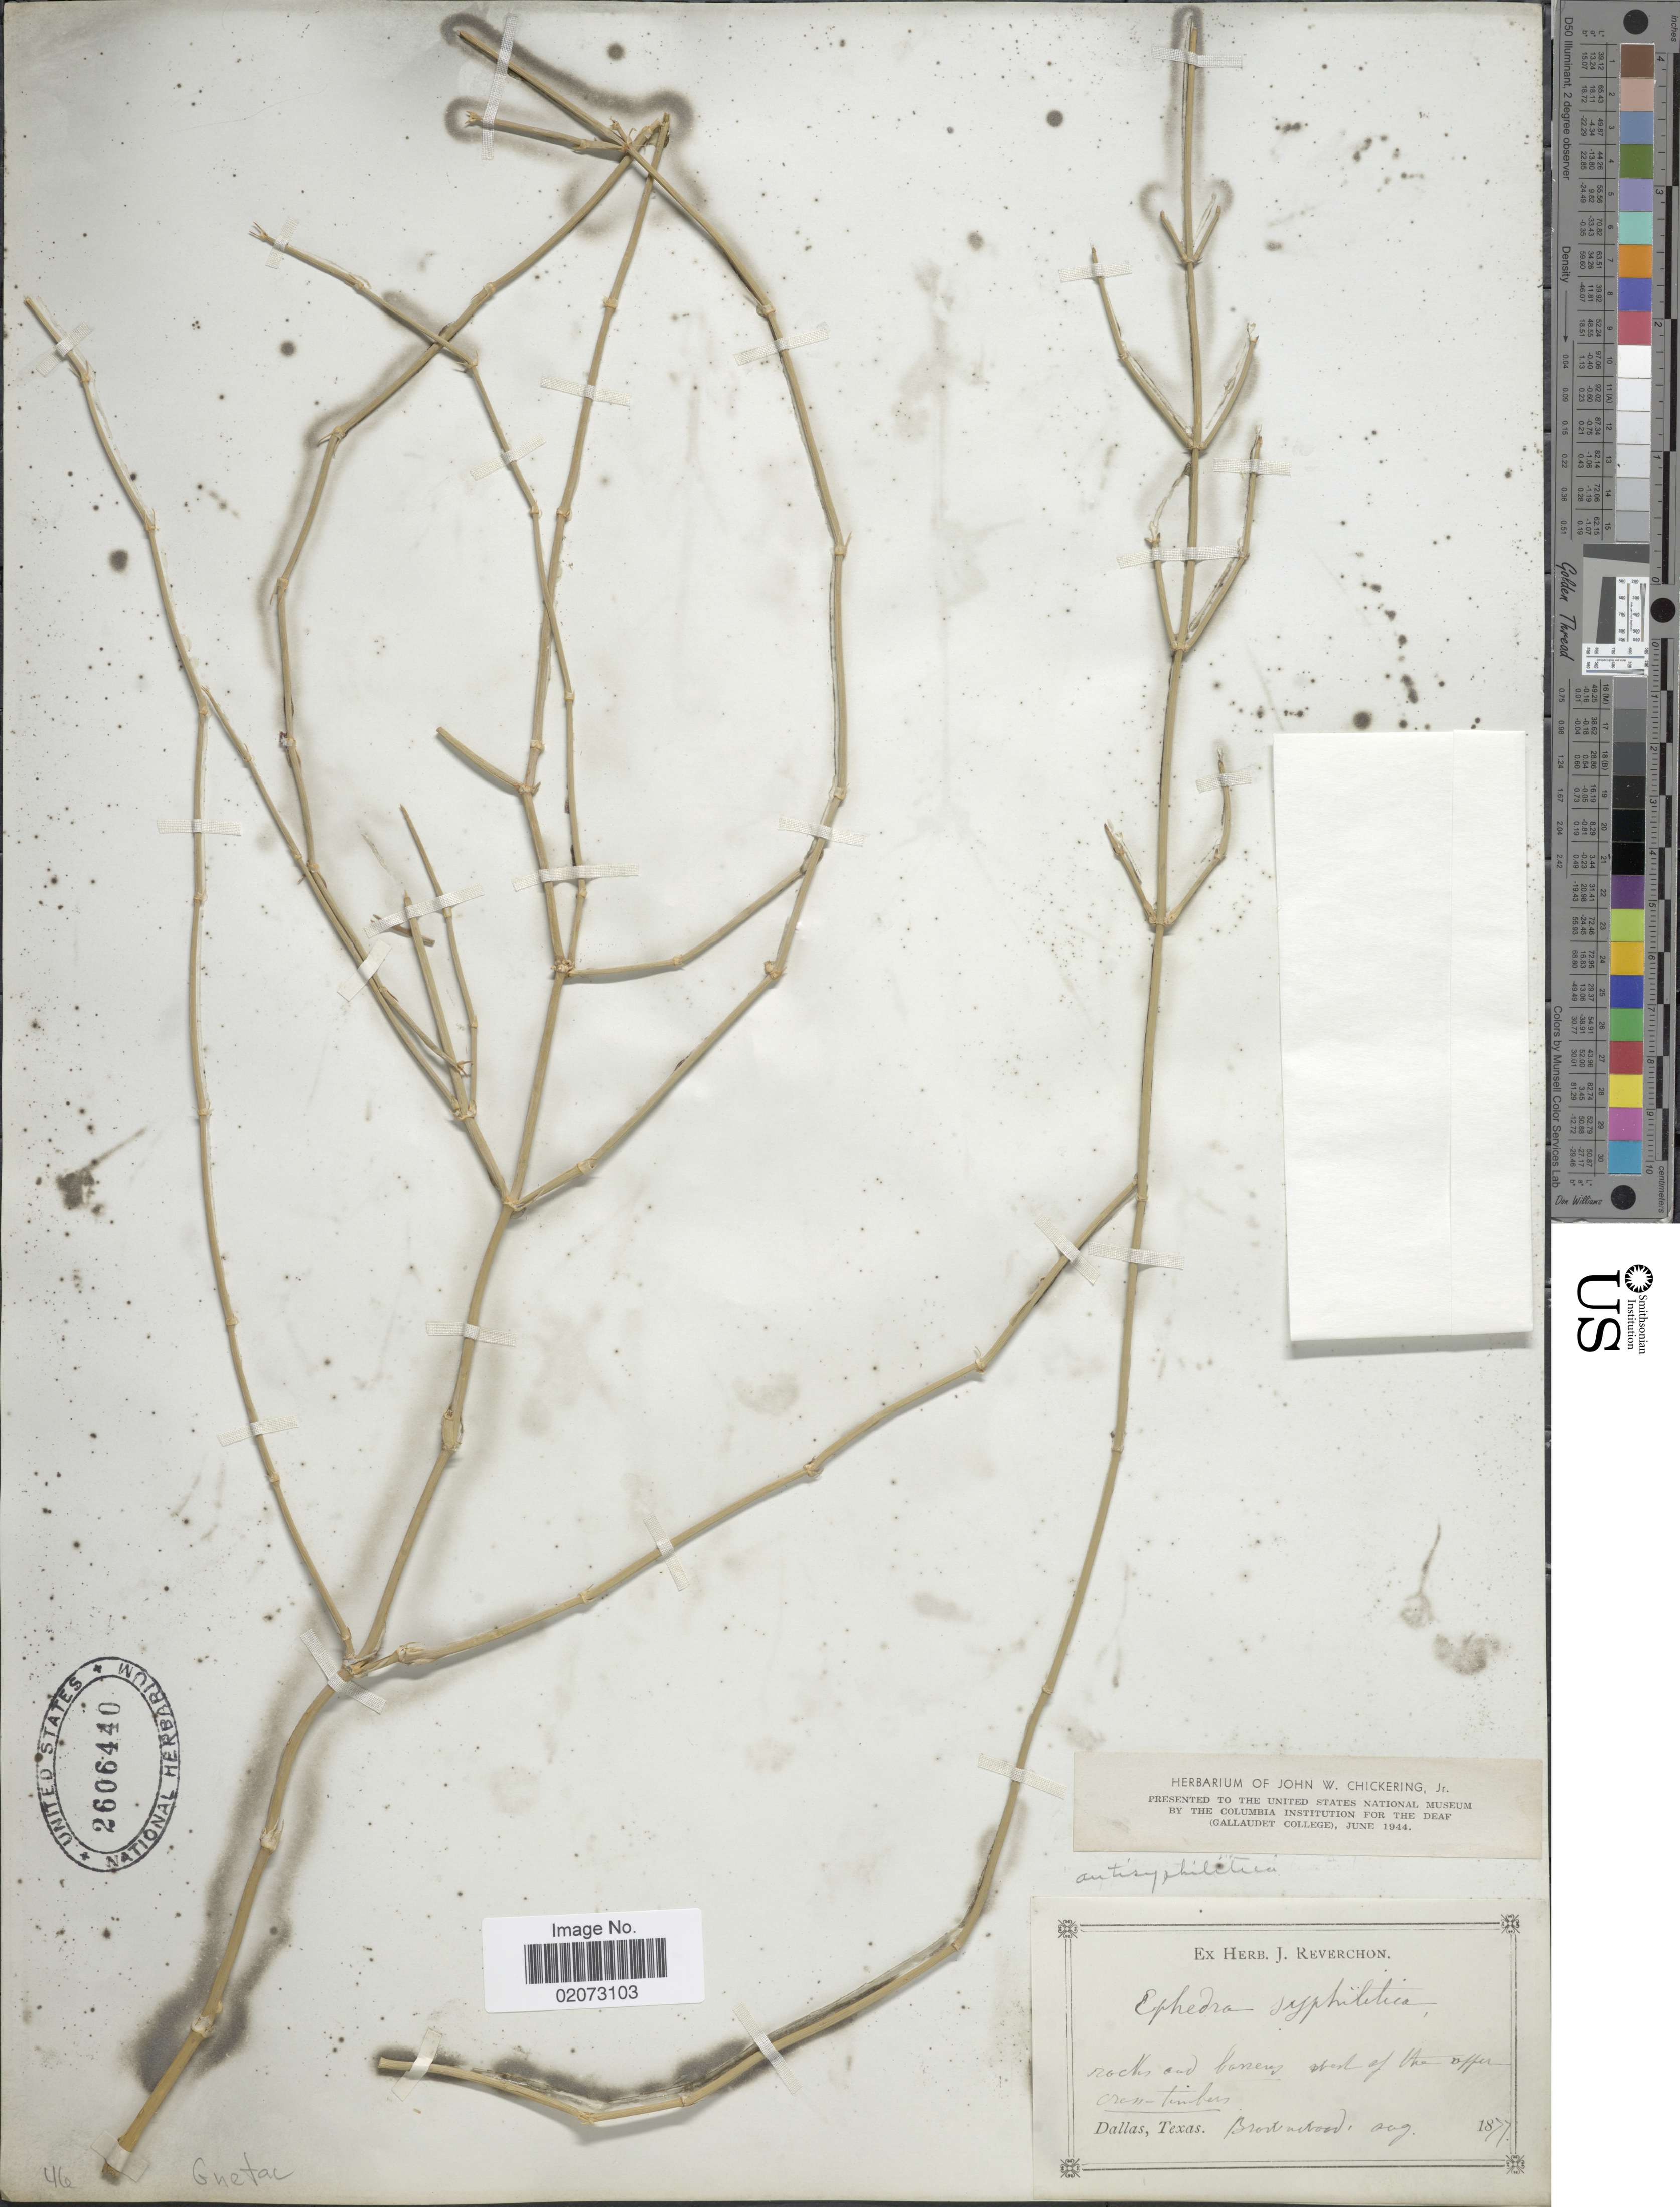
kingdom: Plantae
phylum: Tracheophyta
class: Gnetopsida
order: Ephedrales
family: Ephedraceae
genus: Ephedra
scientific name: Ephedra antisyphilitica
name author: Berland. ex C.A. Mey.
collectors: ex herb. J. Reverchon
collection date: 1877-08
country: United States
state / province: Texas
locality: West of the Upper Cross-timbers. Dallas.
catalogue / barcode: US 2606440